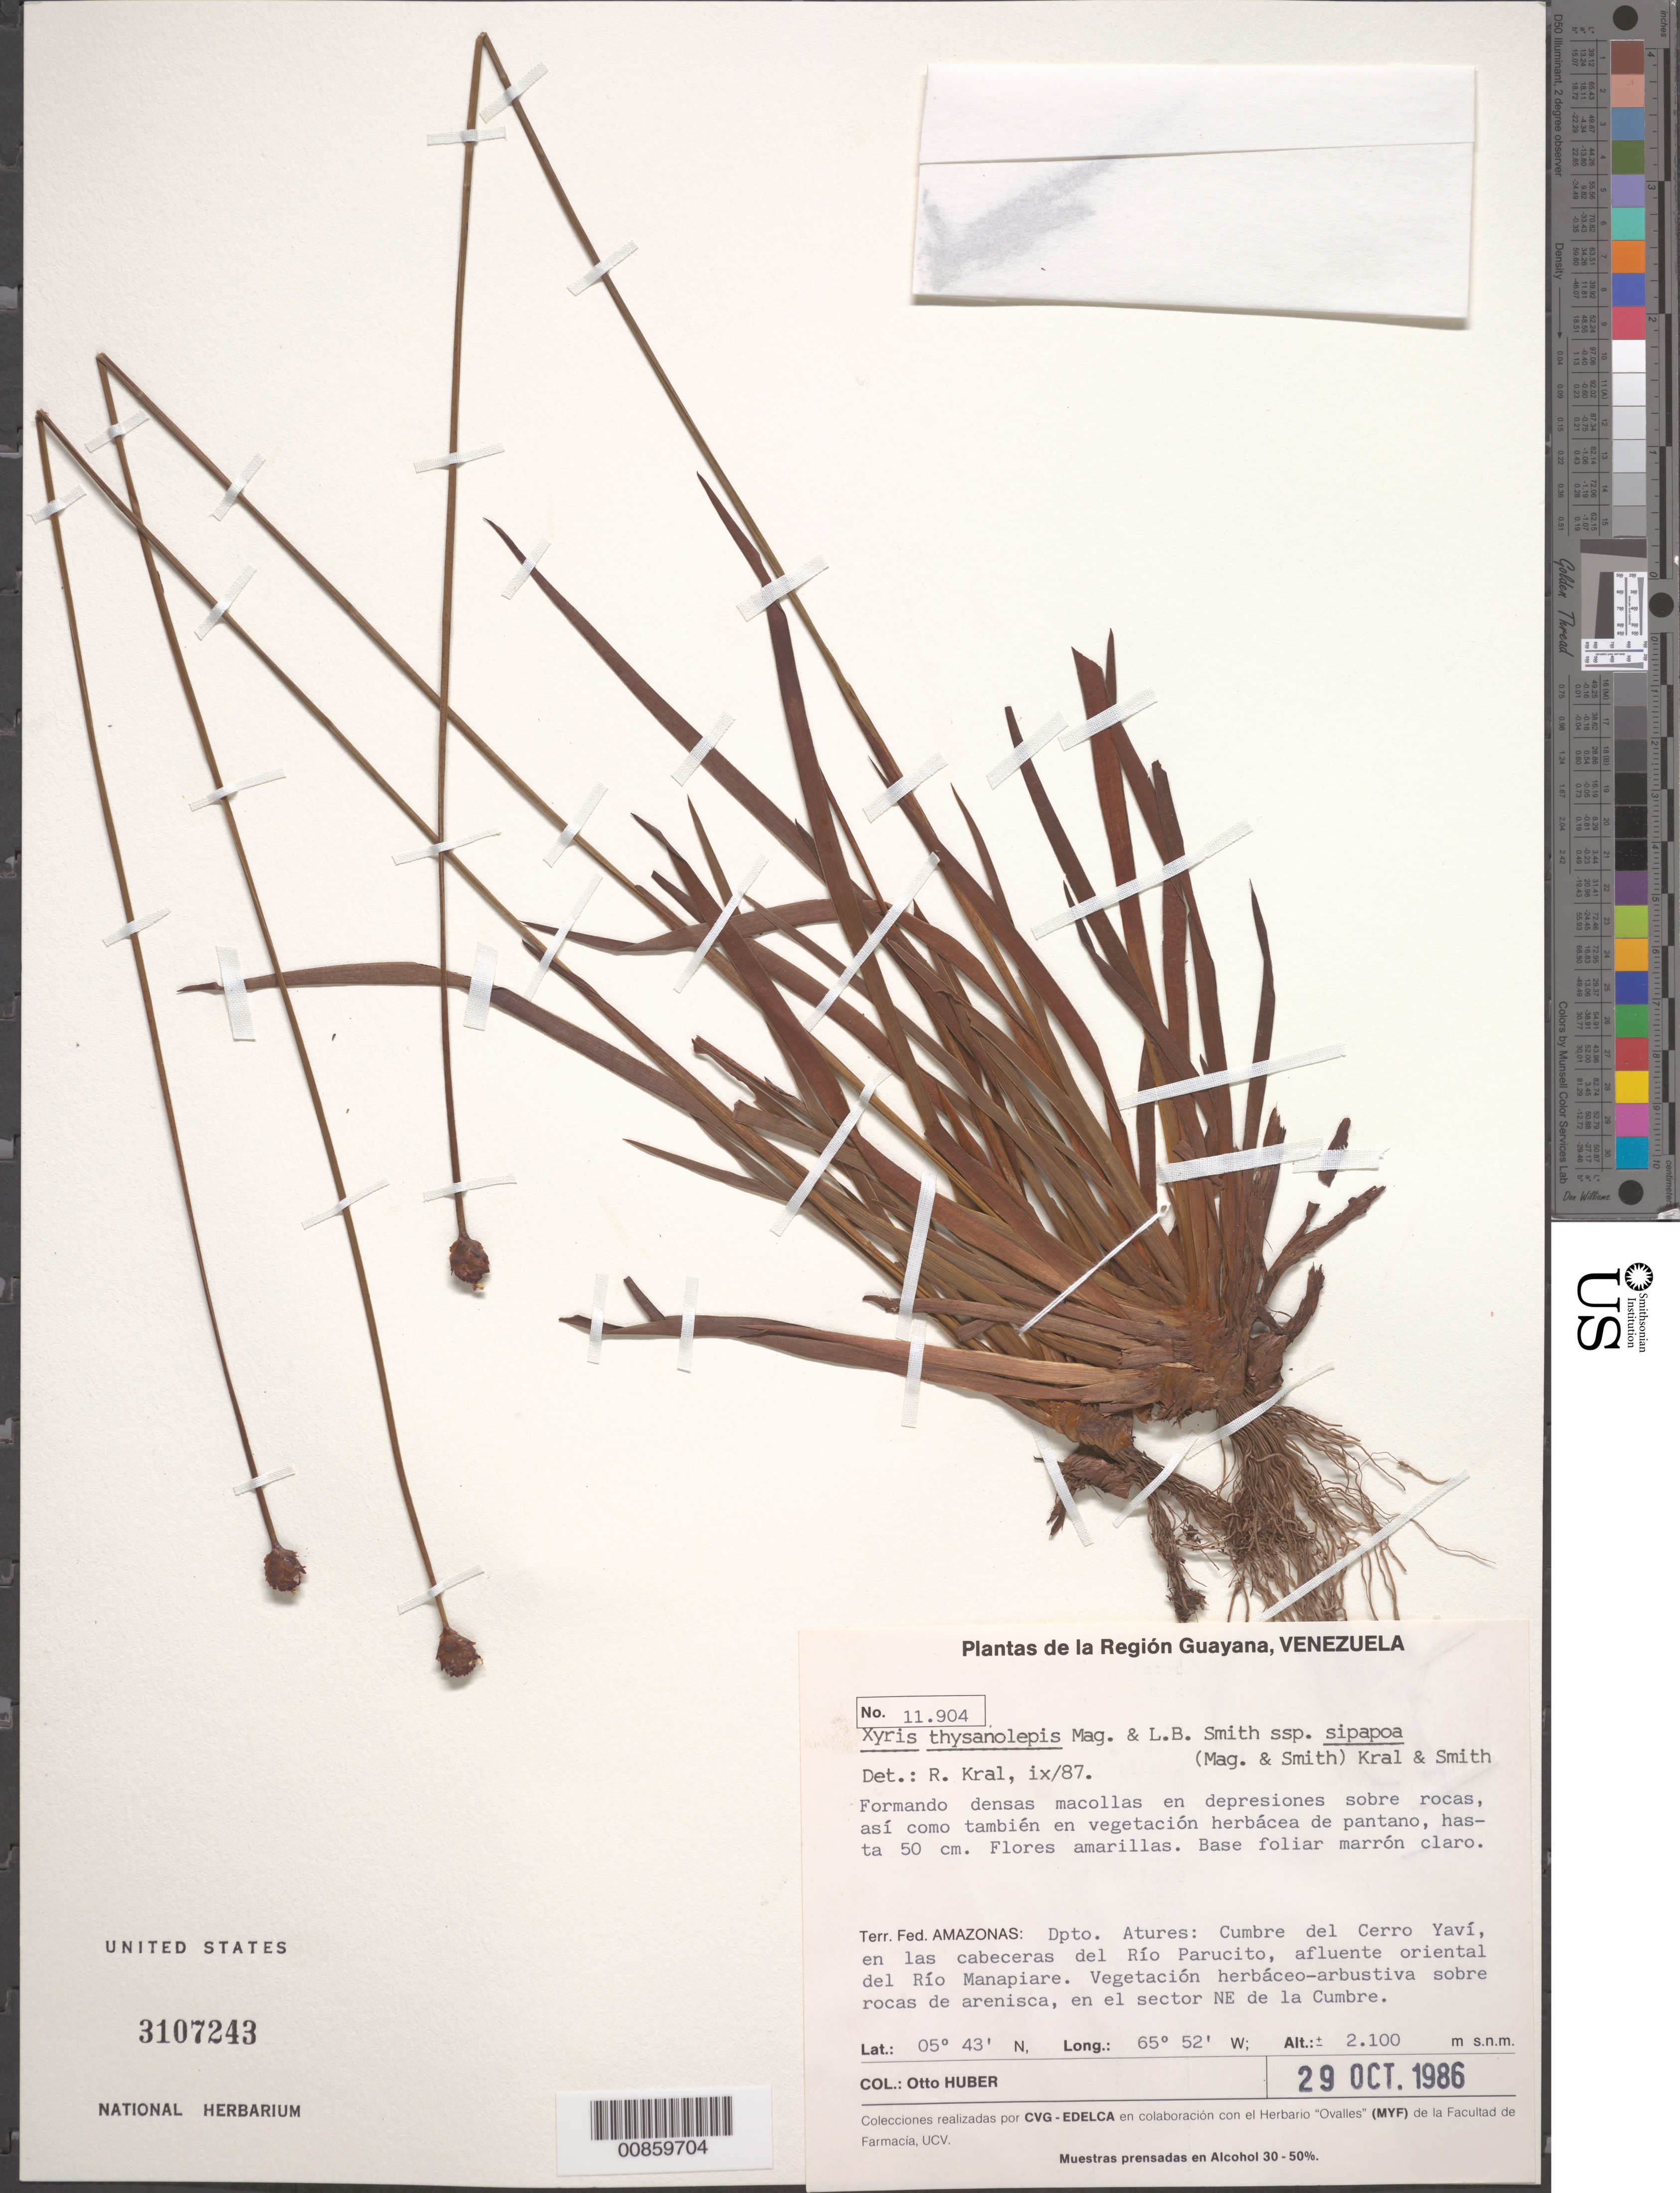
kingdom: Plantae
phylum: Tracheophyta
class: Liliopsida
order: Poales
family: Xyridaceae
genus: Xyris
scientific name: Xyris thysanolepis var. sipapoa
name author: (Maguire & L.B. Sm.) Kral & L.B. Sm.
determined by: Kral, Robert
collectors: O. Huber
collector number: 11904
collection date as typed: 29-Oct-86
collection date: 1986-10-29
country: Venezuela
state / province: Amazonas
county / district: Atures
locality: Cerro Yaví cumbre, cabeceras de Río Parucito (affl. Río Manapiare), sector NE de la cumbre.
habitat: Vegetación herbáceo-arbustiva sobre rocas de arenisca; depressiones sobre rocas, así como también en vegetación herbácea de pantano.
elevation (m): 2100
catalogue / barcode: US 3107243